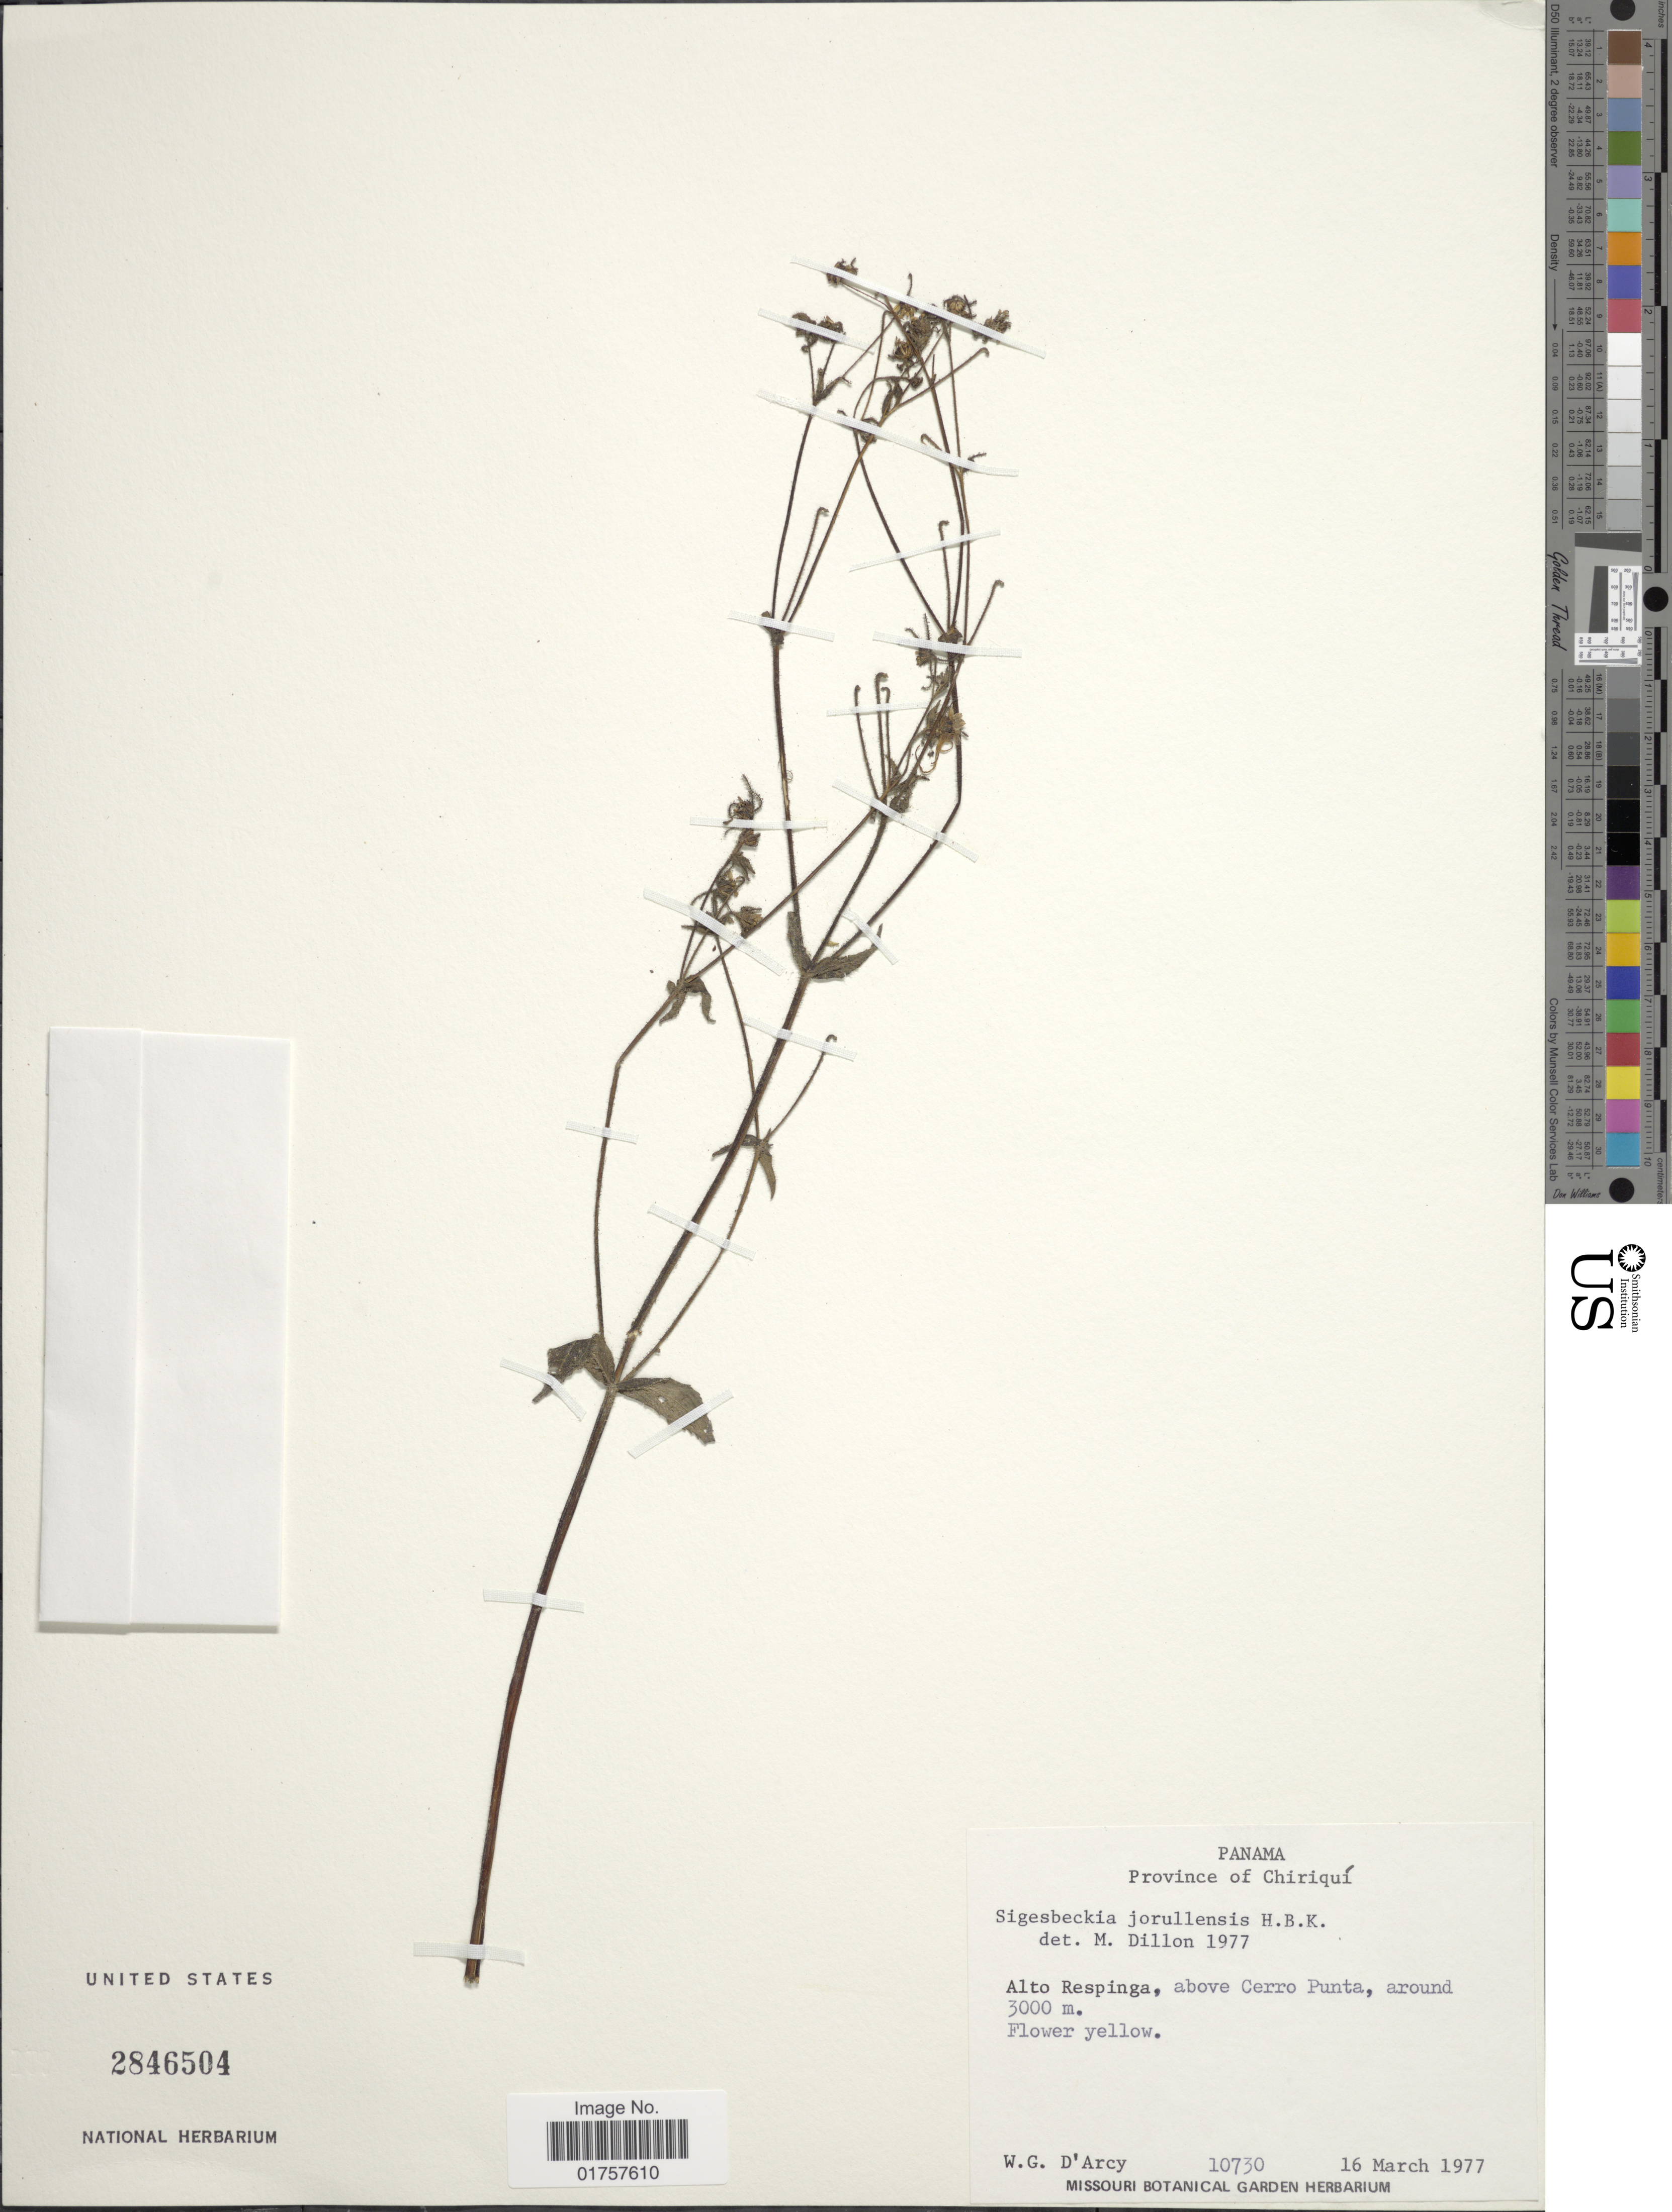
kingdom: Plantae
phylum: Tracheophyta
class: Magnoliopsida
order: Asterales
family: Asteraceae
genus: Sigesbeckia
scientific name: Sigesbeckia jorullensis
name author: Kunth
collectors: W. G. D'Arcy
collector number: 10730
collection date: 1977-03-16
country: Panama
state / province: Chiriqui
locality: Alto Respinga, above Cerro Punta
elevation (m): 3000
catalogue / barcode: US 2846504